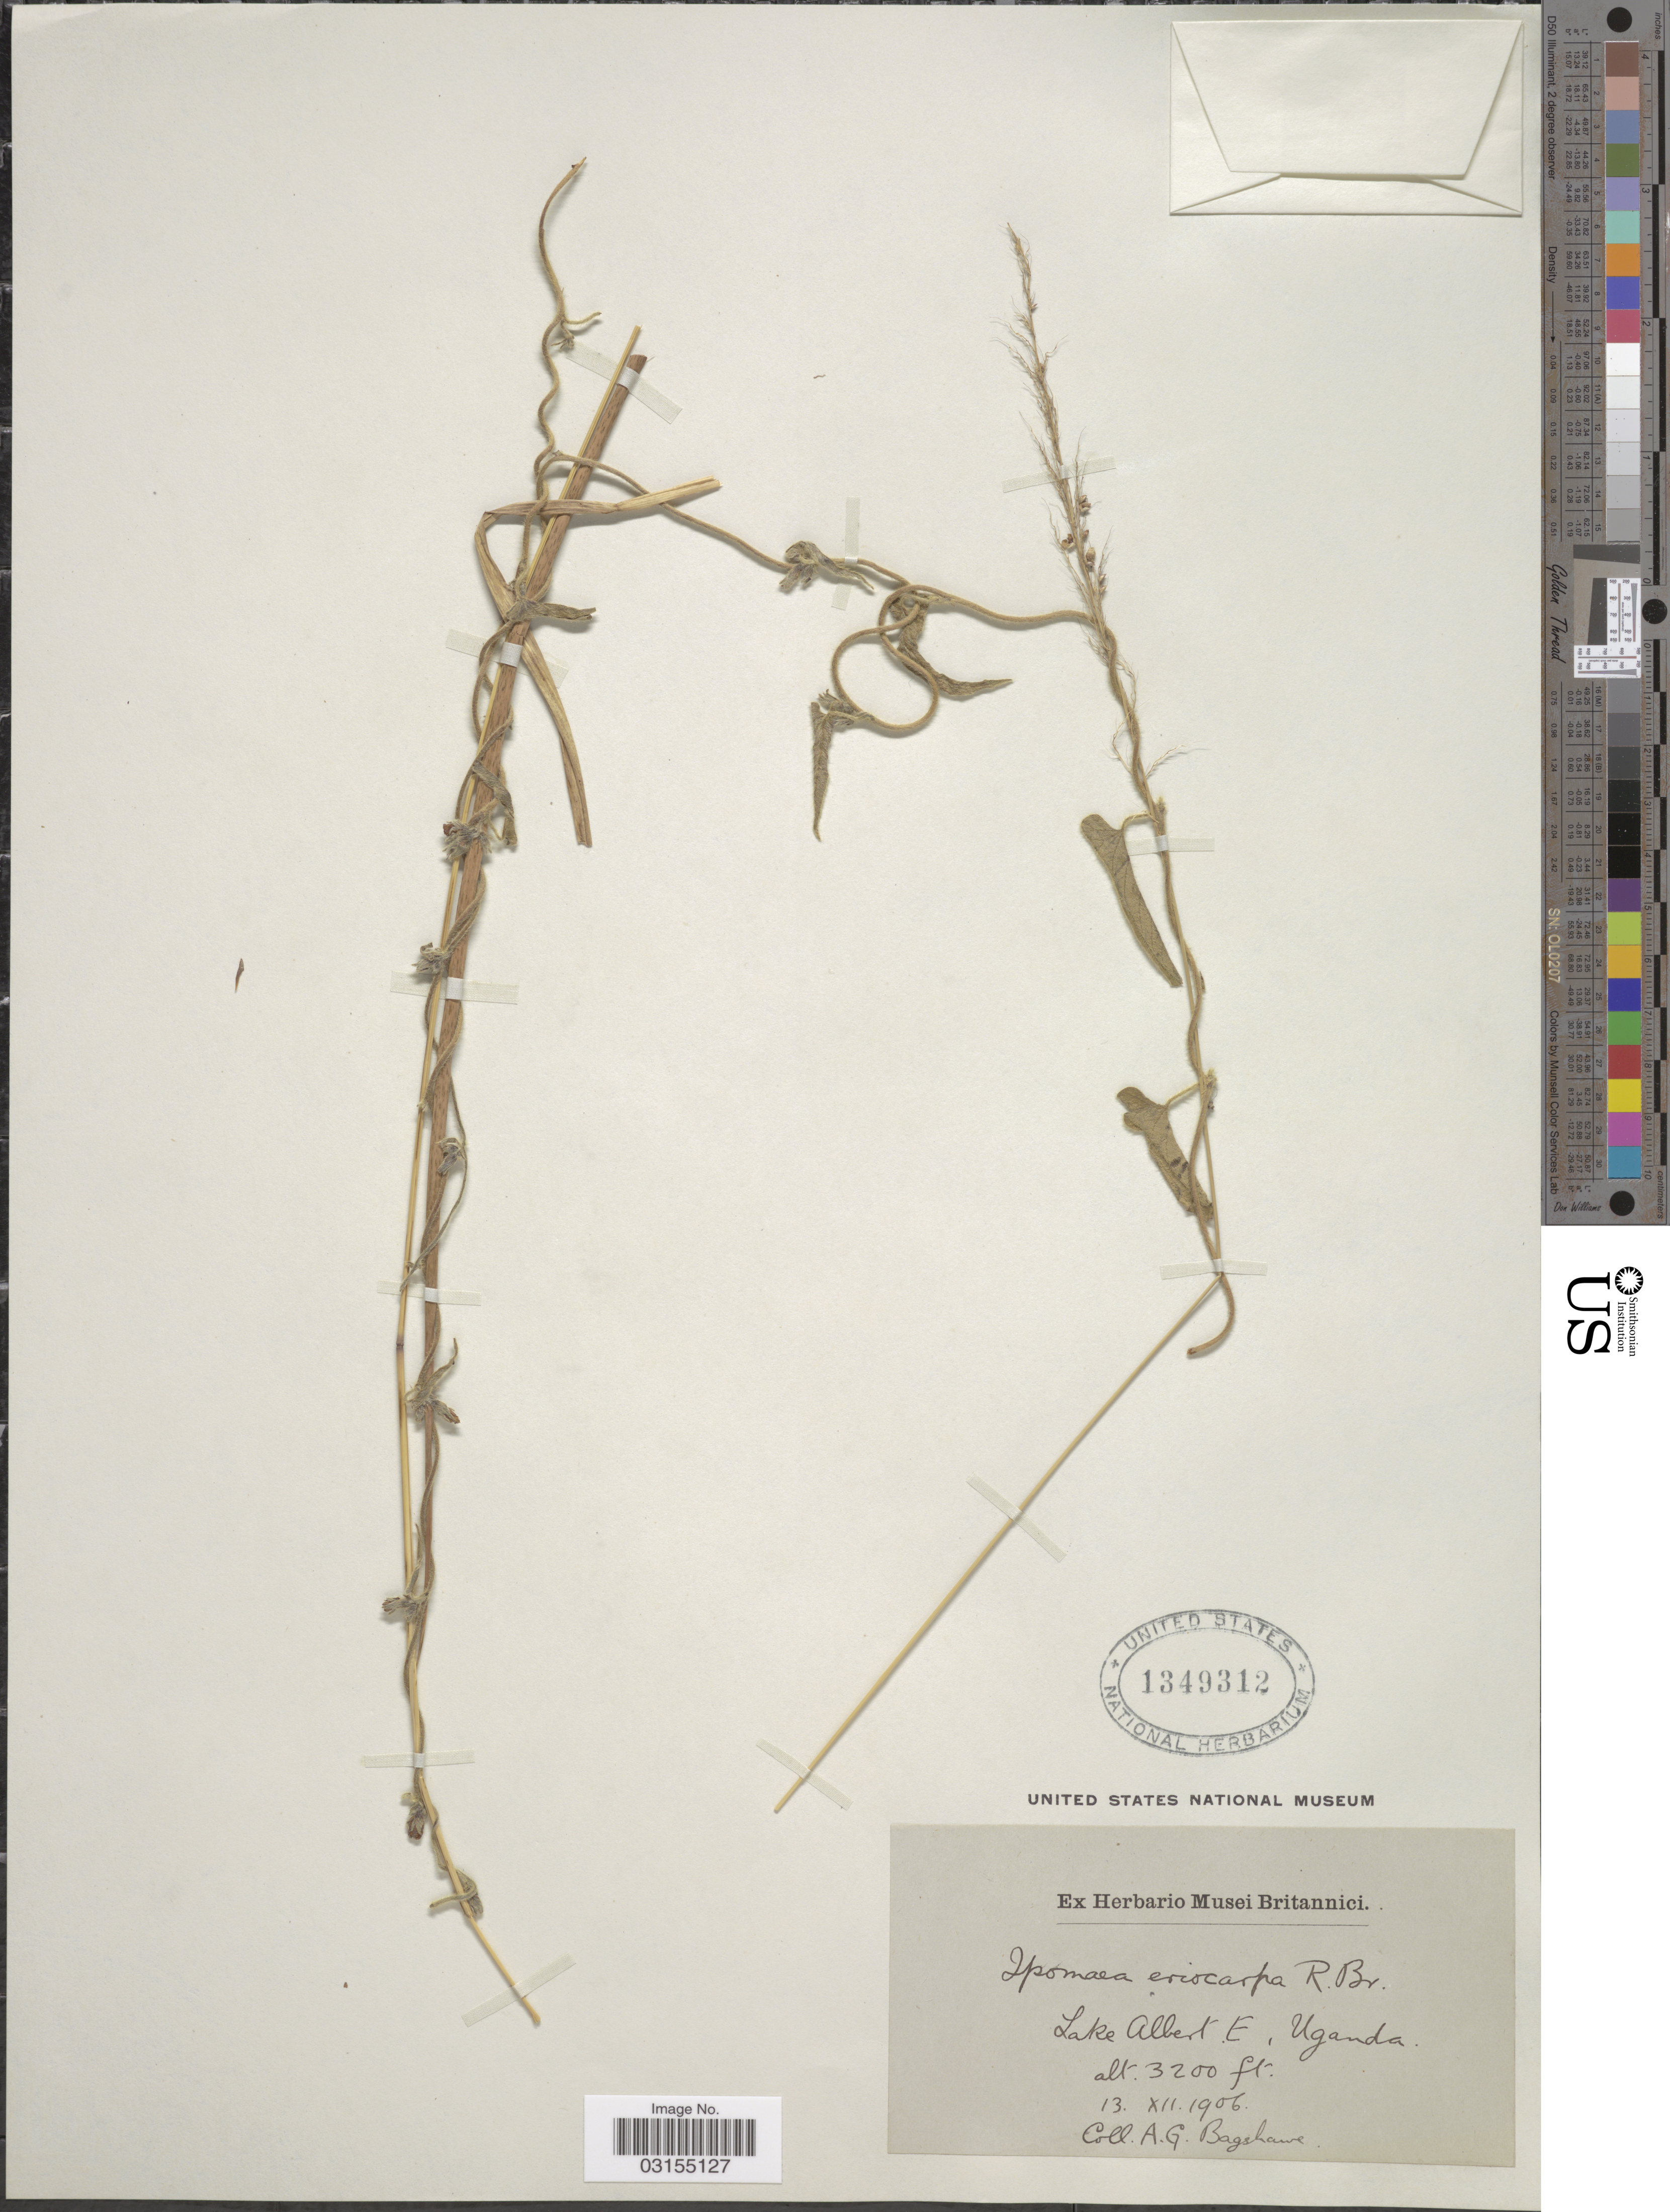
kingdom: Plantae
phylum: Tracheophyta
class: Magnoliopsida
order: Solanales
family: Convolvulaceae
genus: Ipomoea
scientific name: Ipomoea eriocarpa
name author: R. Br.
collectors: A. Bagshawe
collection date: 1906-12-13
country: Uganda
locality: Lake Albert E.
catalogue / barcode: US 1349312